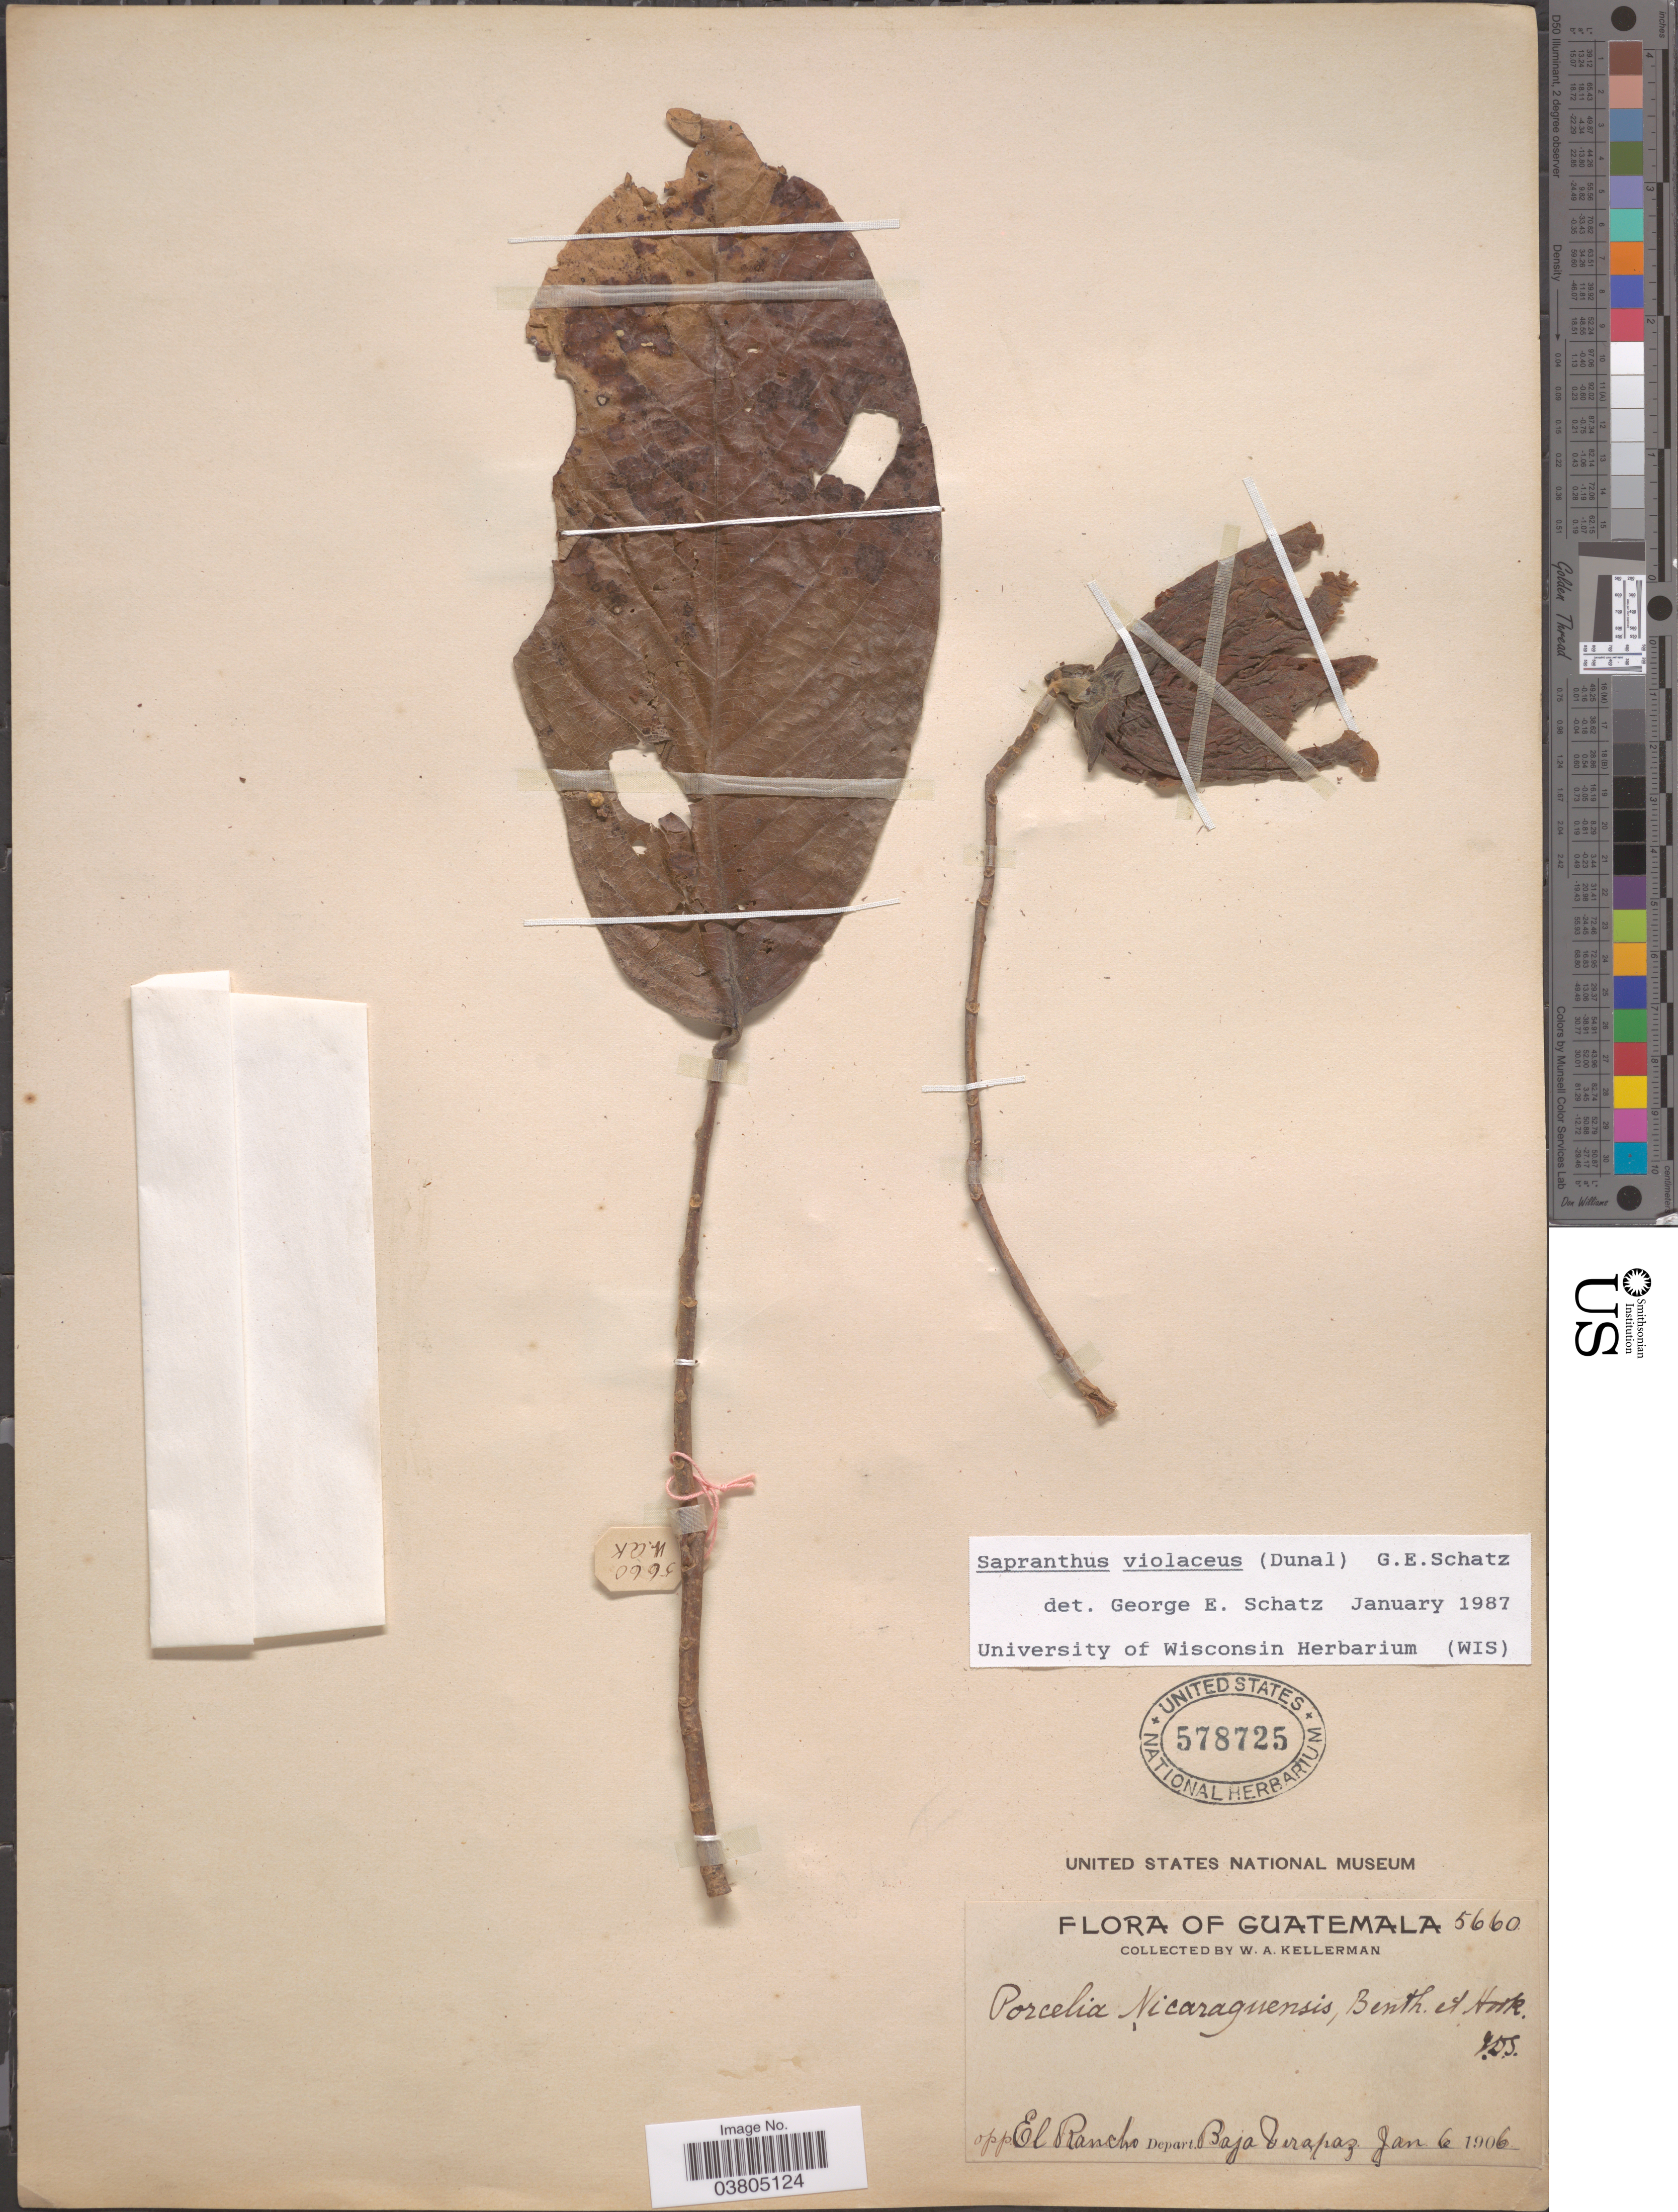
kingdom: Plantae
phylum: Tracheophyta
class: Magnoliopsida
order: Magnoliales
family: Annonaceae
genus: Sapranthus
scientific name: Sapranthus violaceus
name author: (Dunal) Saff.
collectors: W. Kellerman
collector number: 5660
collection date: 1906-01-06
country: Guatemala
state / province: Baja Verapaz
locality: Opp. El Rancho. Depart. Baja Verapaz.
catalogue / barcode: US 578725